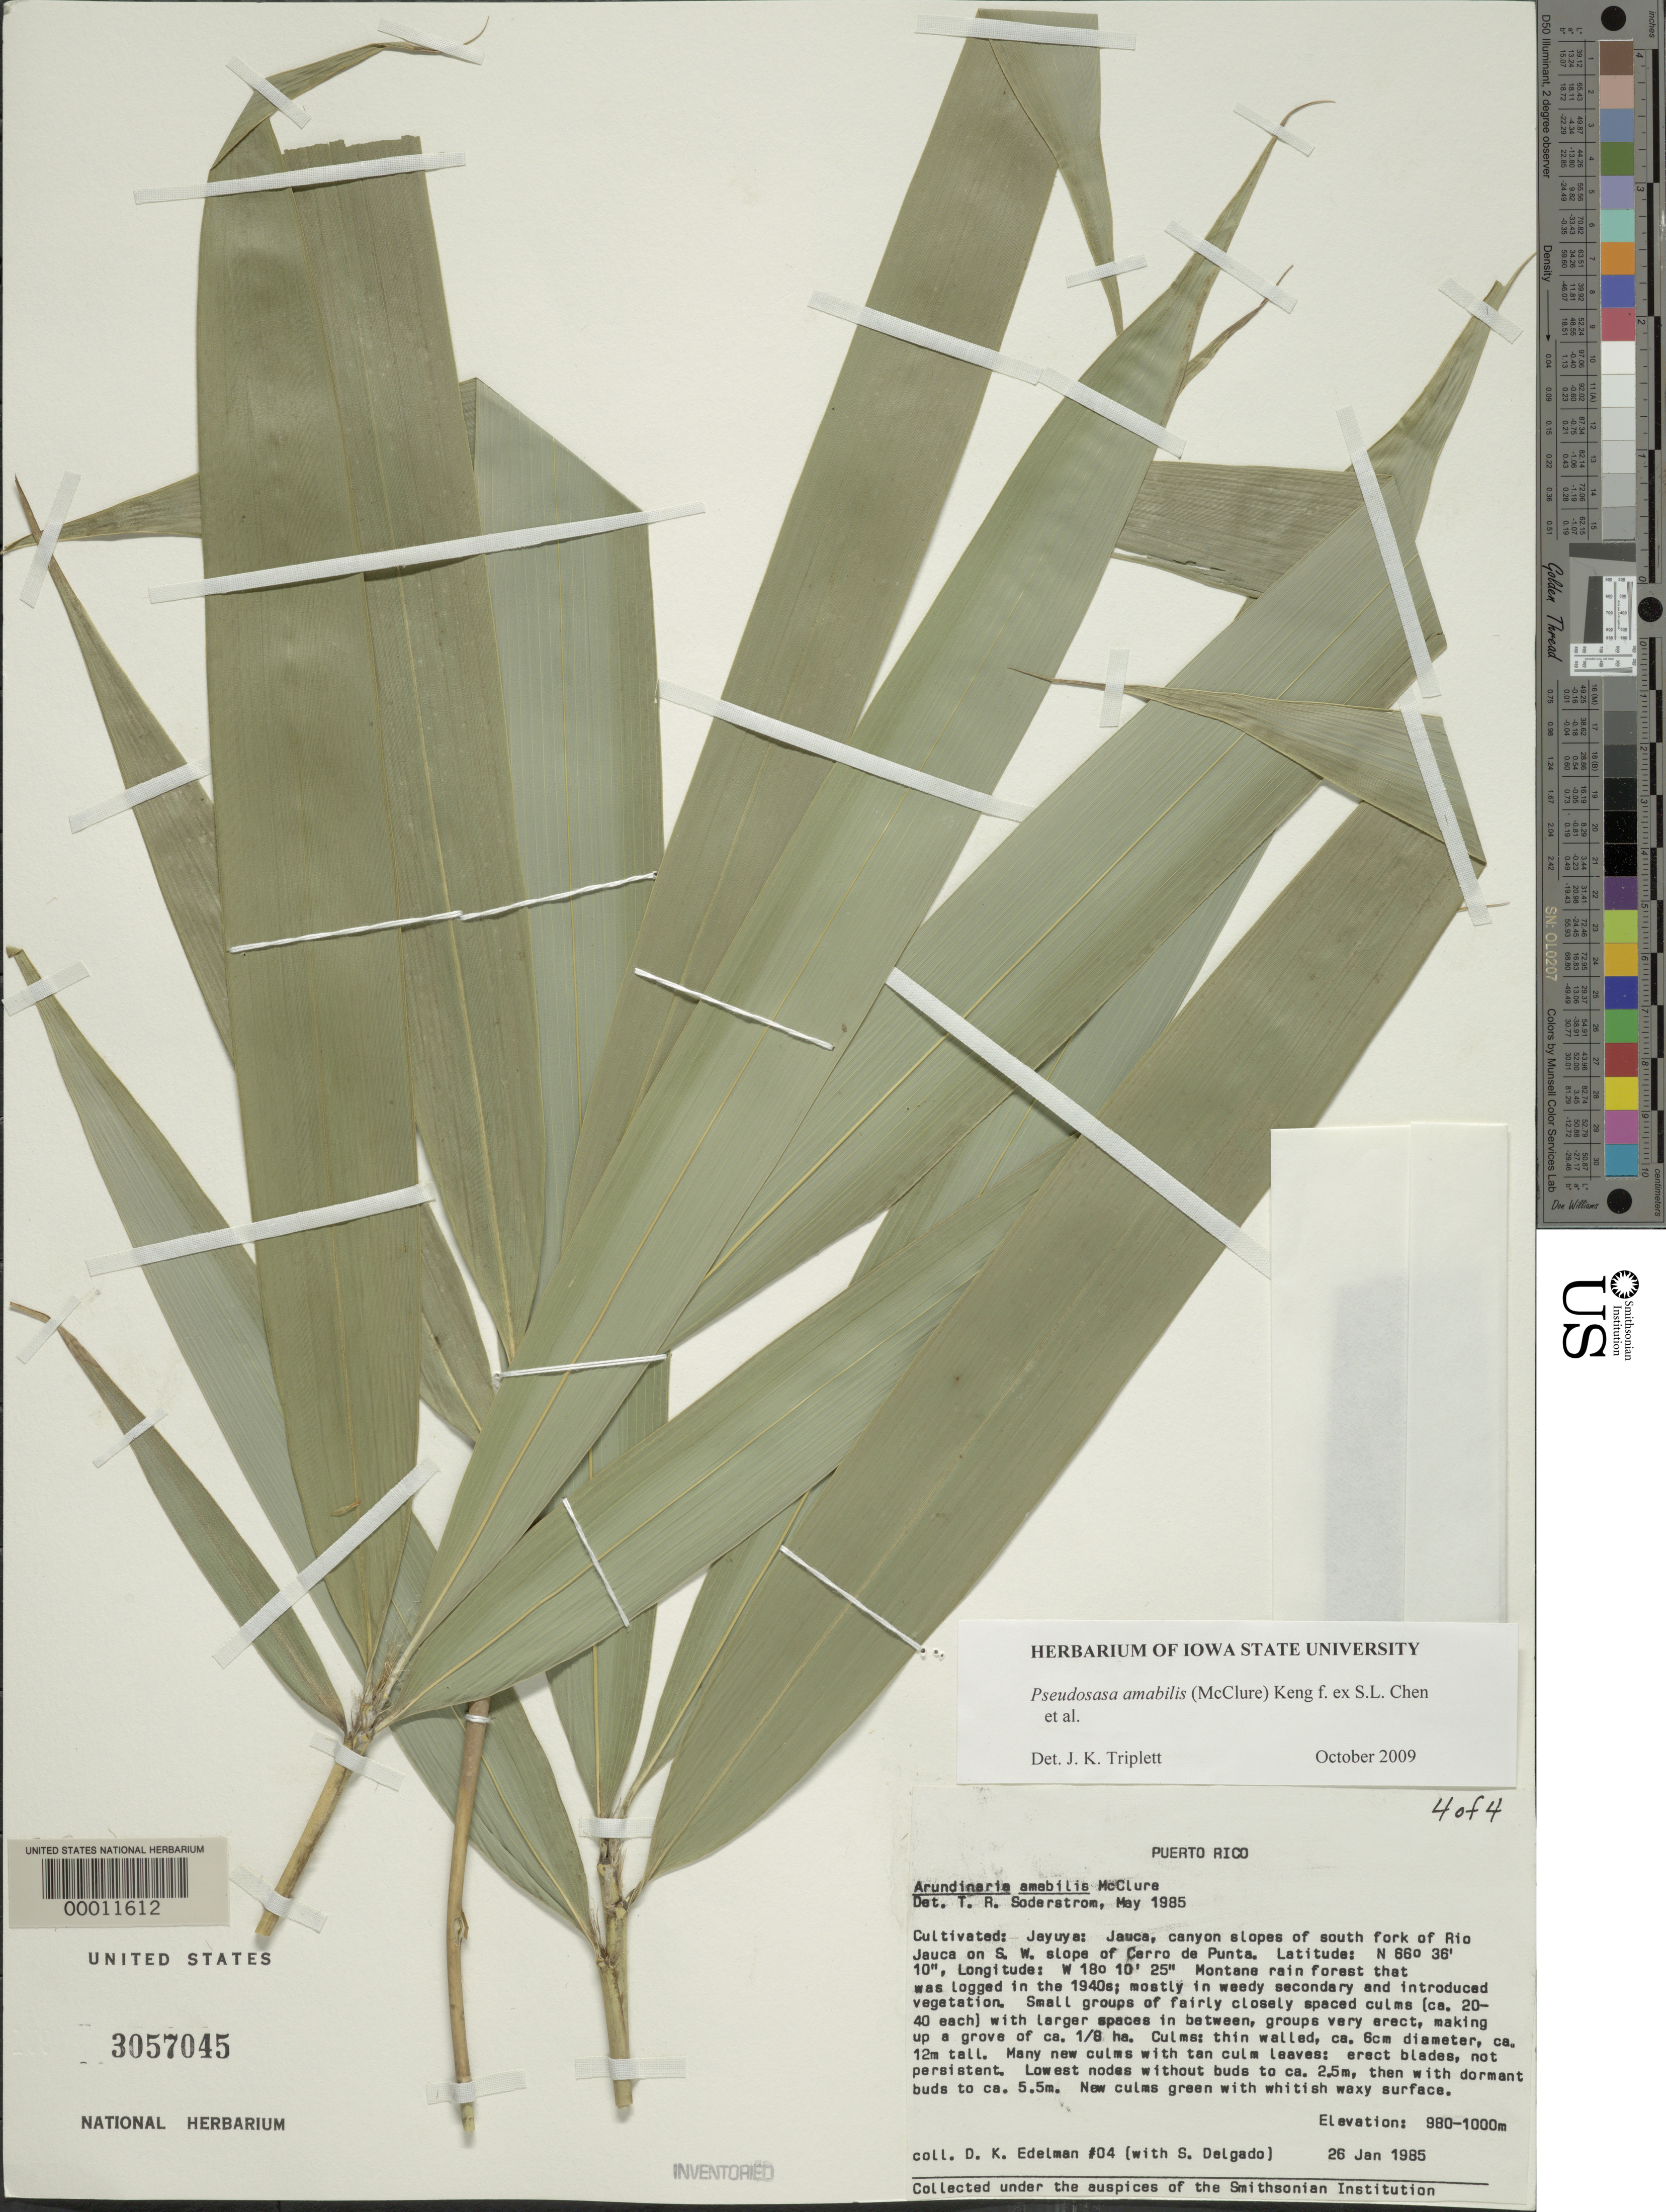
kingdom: Plantae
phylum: Tracheophyta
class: Liliopsida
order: Poales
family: Poaceae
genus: Pseudosasa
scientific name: Pseudosasa amabilis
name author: (McClure) Keng f.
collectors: D. Edelman & S. Delgado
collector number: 04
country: Puerto Rico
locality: Jayuya, Jauca, S fork of Rio Jauca, SW of Cerro de Punta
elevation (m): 980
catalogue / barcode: US 3057045